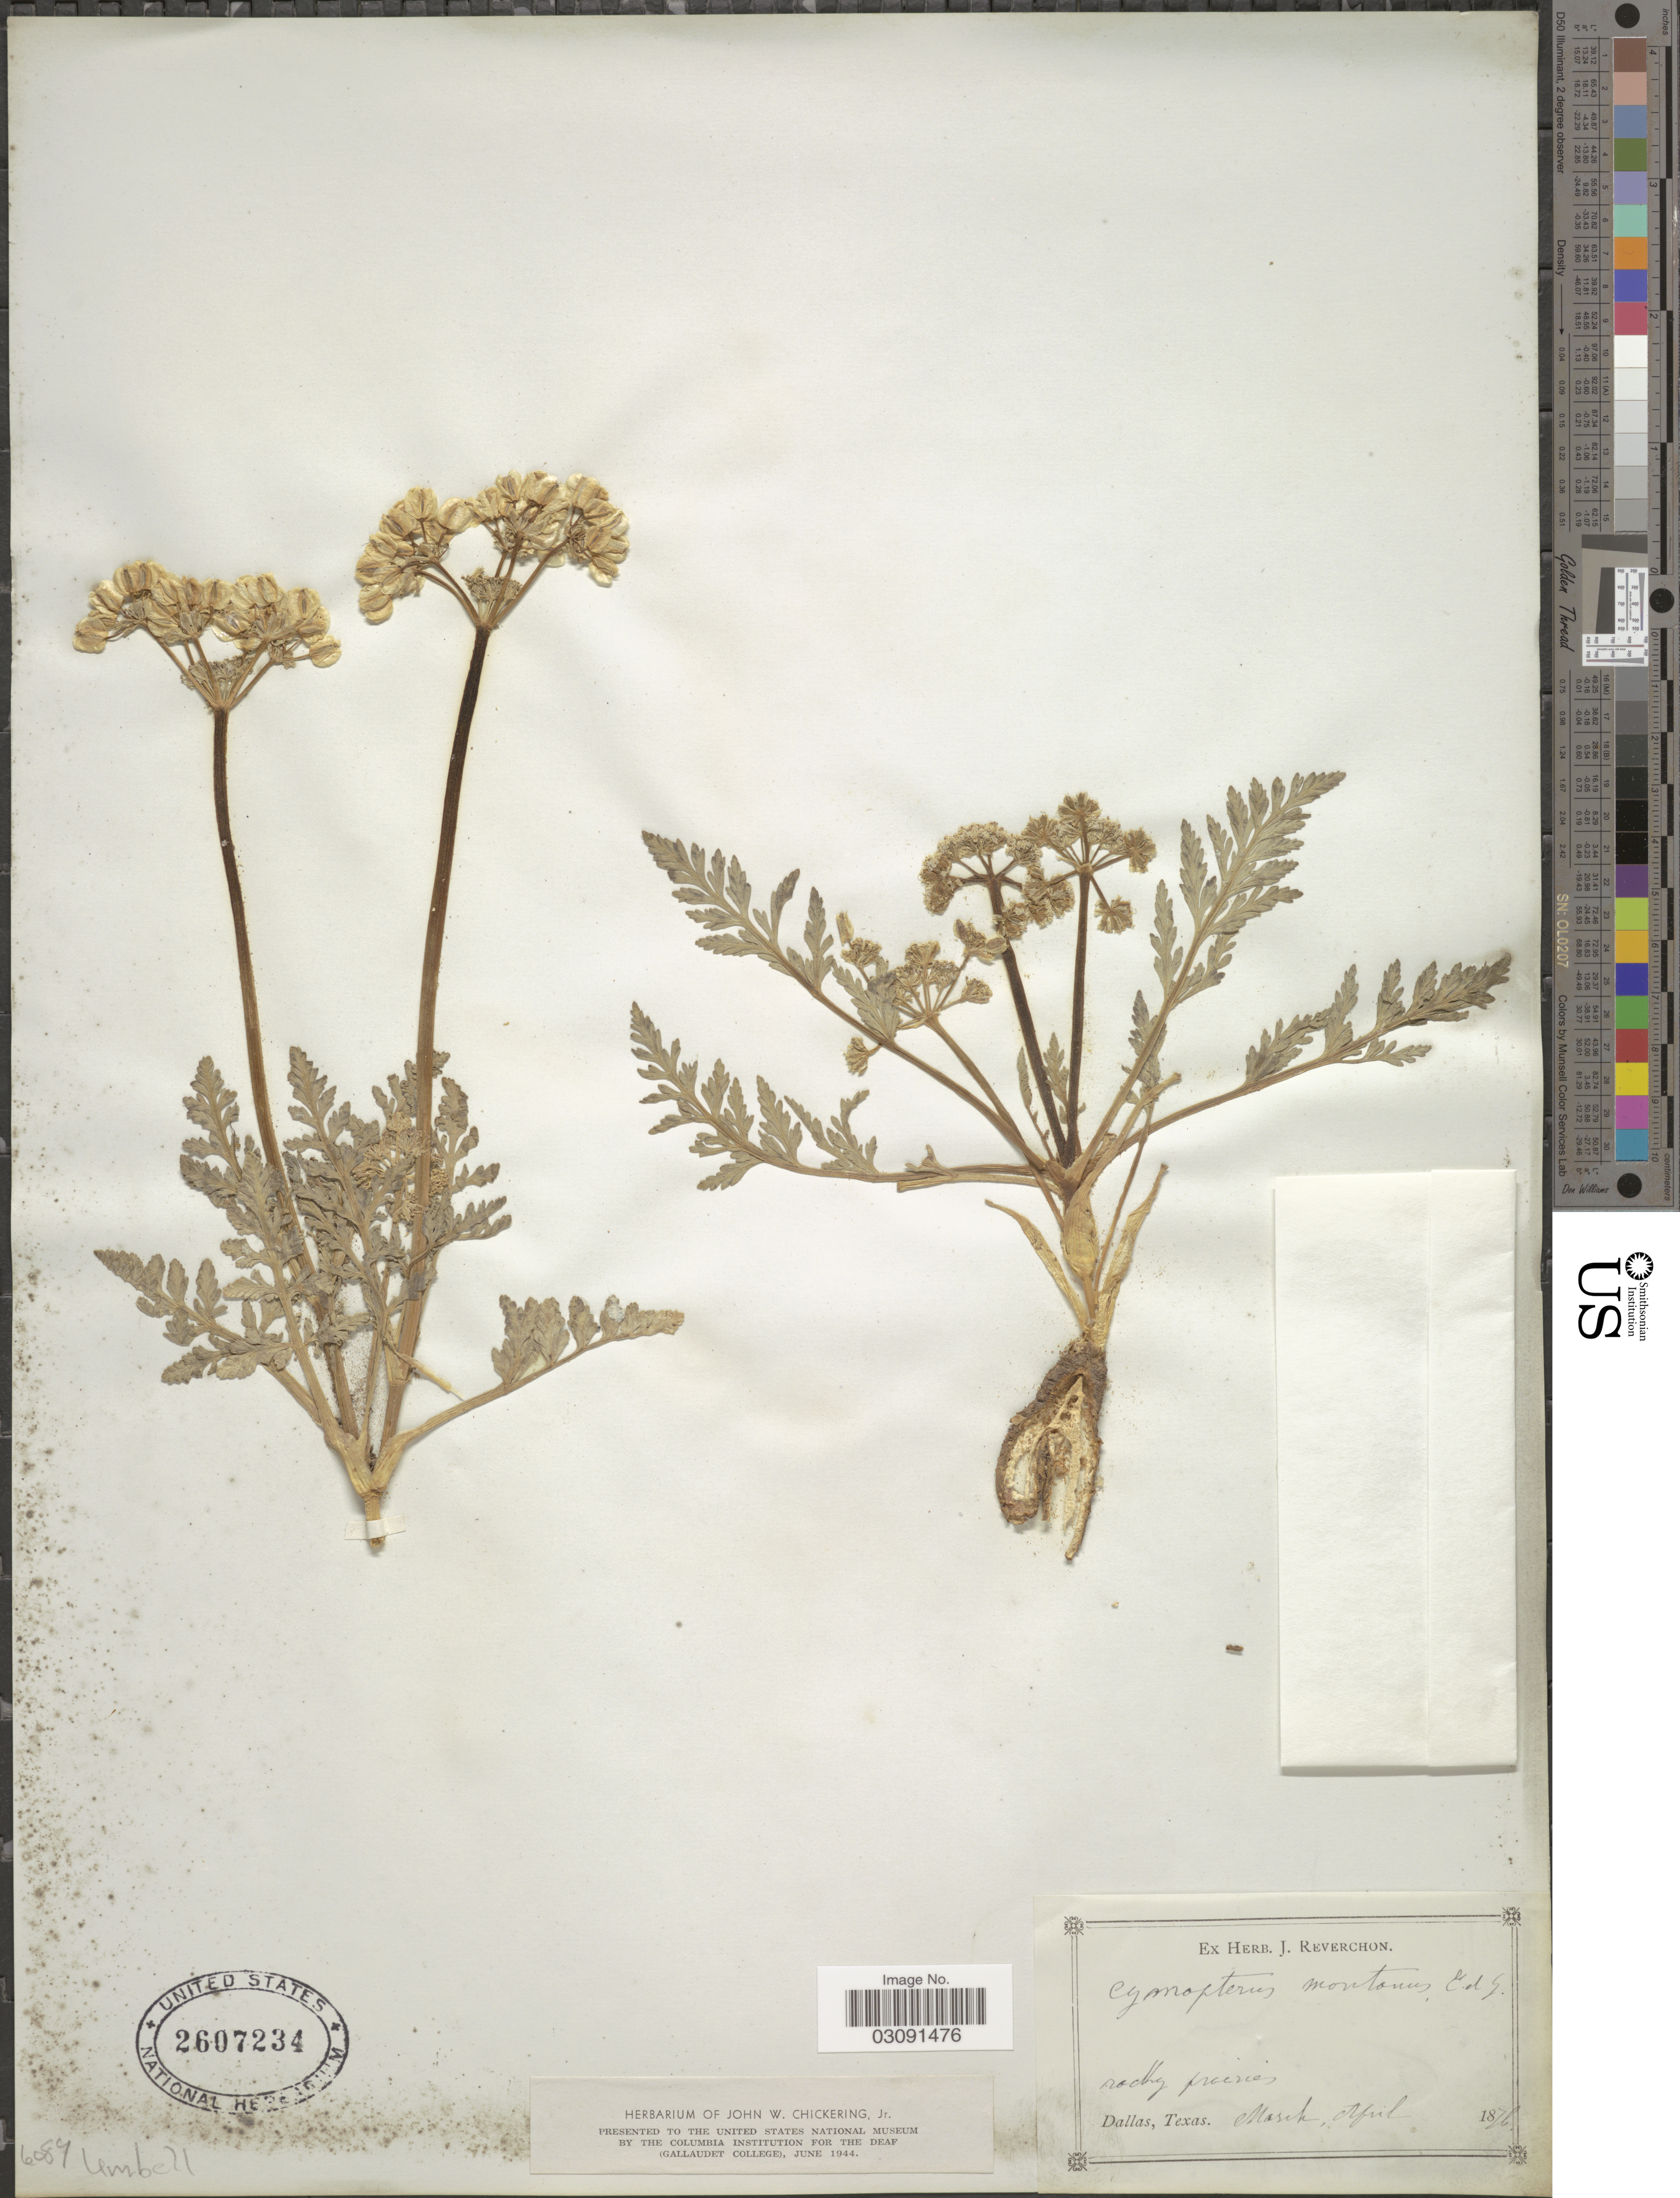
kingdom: Plantae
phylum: Tracheophyta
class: Magnoliopsida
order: Apiales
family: Apiaceae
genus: Cymopterus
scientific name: Cymopterus montanus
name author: Torr. & A. Gray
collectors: ex herb. J. Reverchon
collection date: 1876-04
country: United States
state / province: Texas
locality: Dallas.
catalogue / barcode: US 2607234